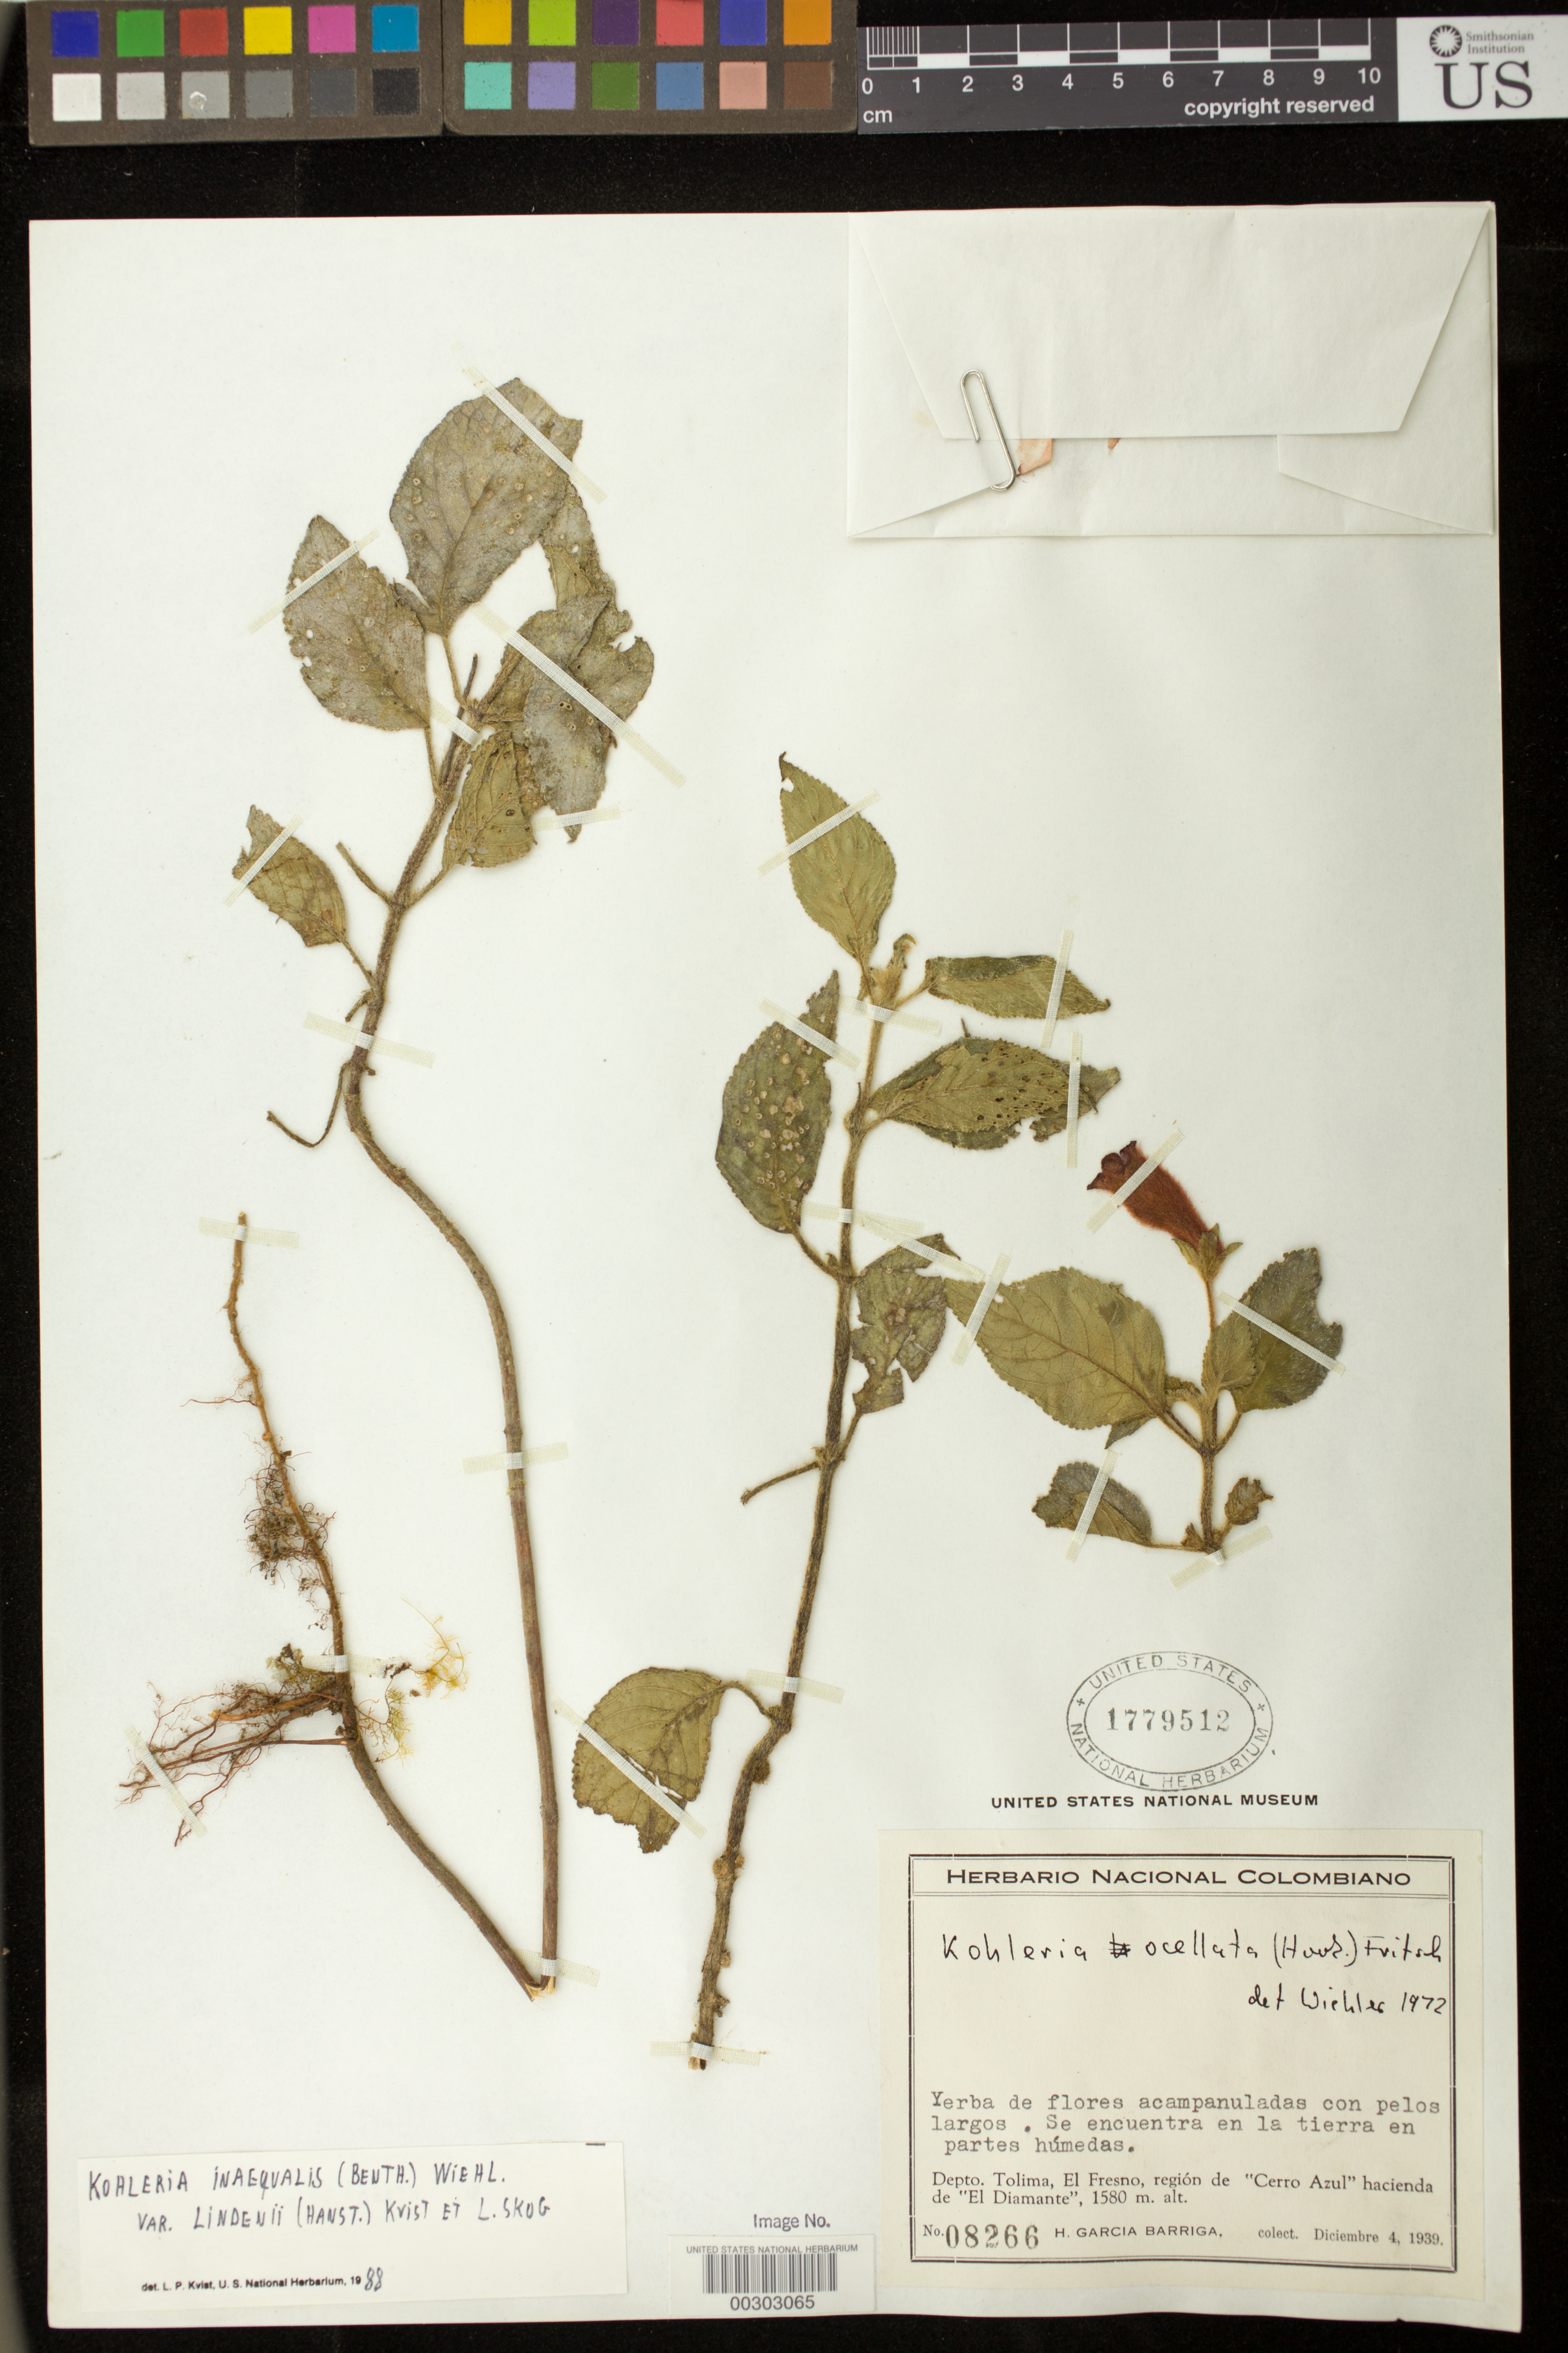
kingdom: Plantae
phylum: Tracheophyta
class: Magnoliopsida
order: Lamiales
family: Gesneriaceae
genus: Kohleria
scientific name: Kohleria inaequalis var. lindenii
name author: (Hanst.) L.P. Kvist & L.E. Skog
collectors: H. García Barriga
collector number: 8266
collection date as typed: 04 Dec 1939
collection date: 1939-12-04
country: Colombia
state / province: Tolima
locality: El Fresno, region de "Cerro Azul" Hacienda de "El Diamante"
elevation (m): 1580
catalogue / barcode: US 1779512